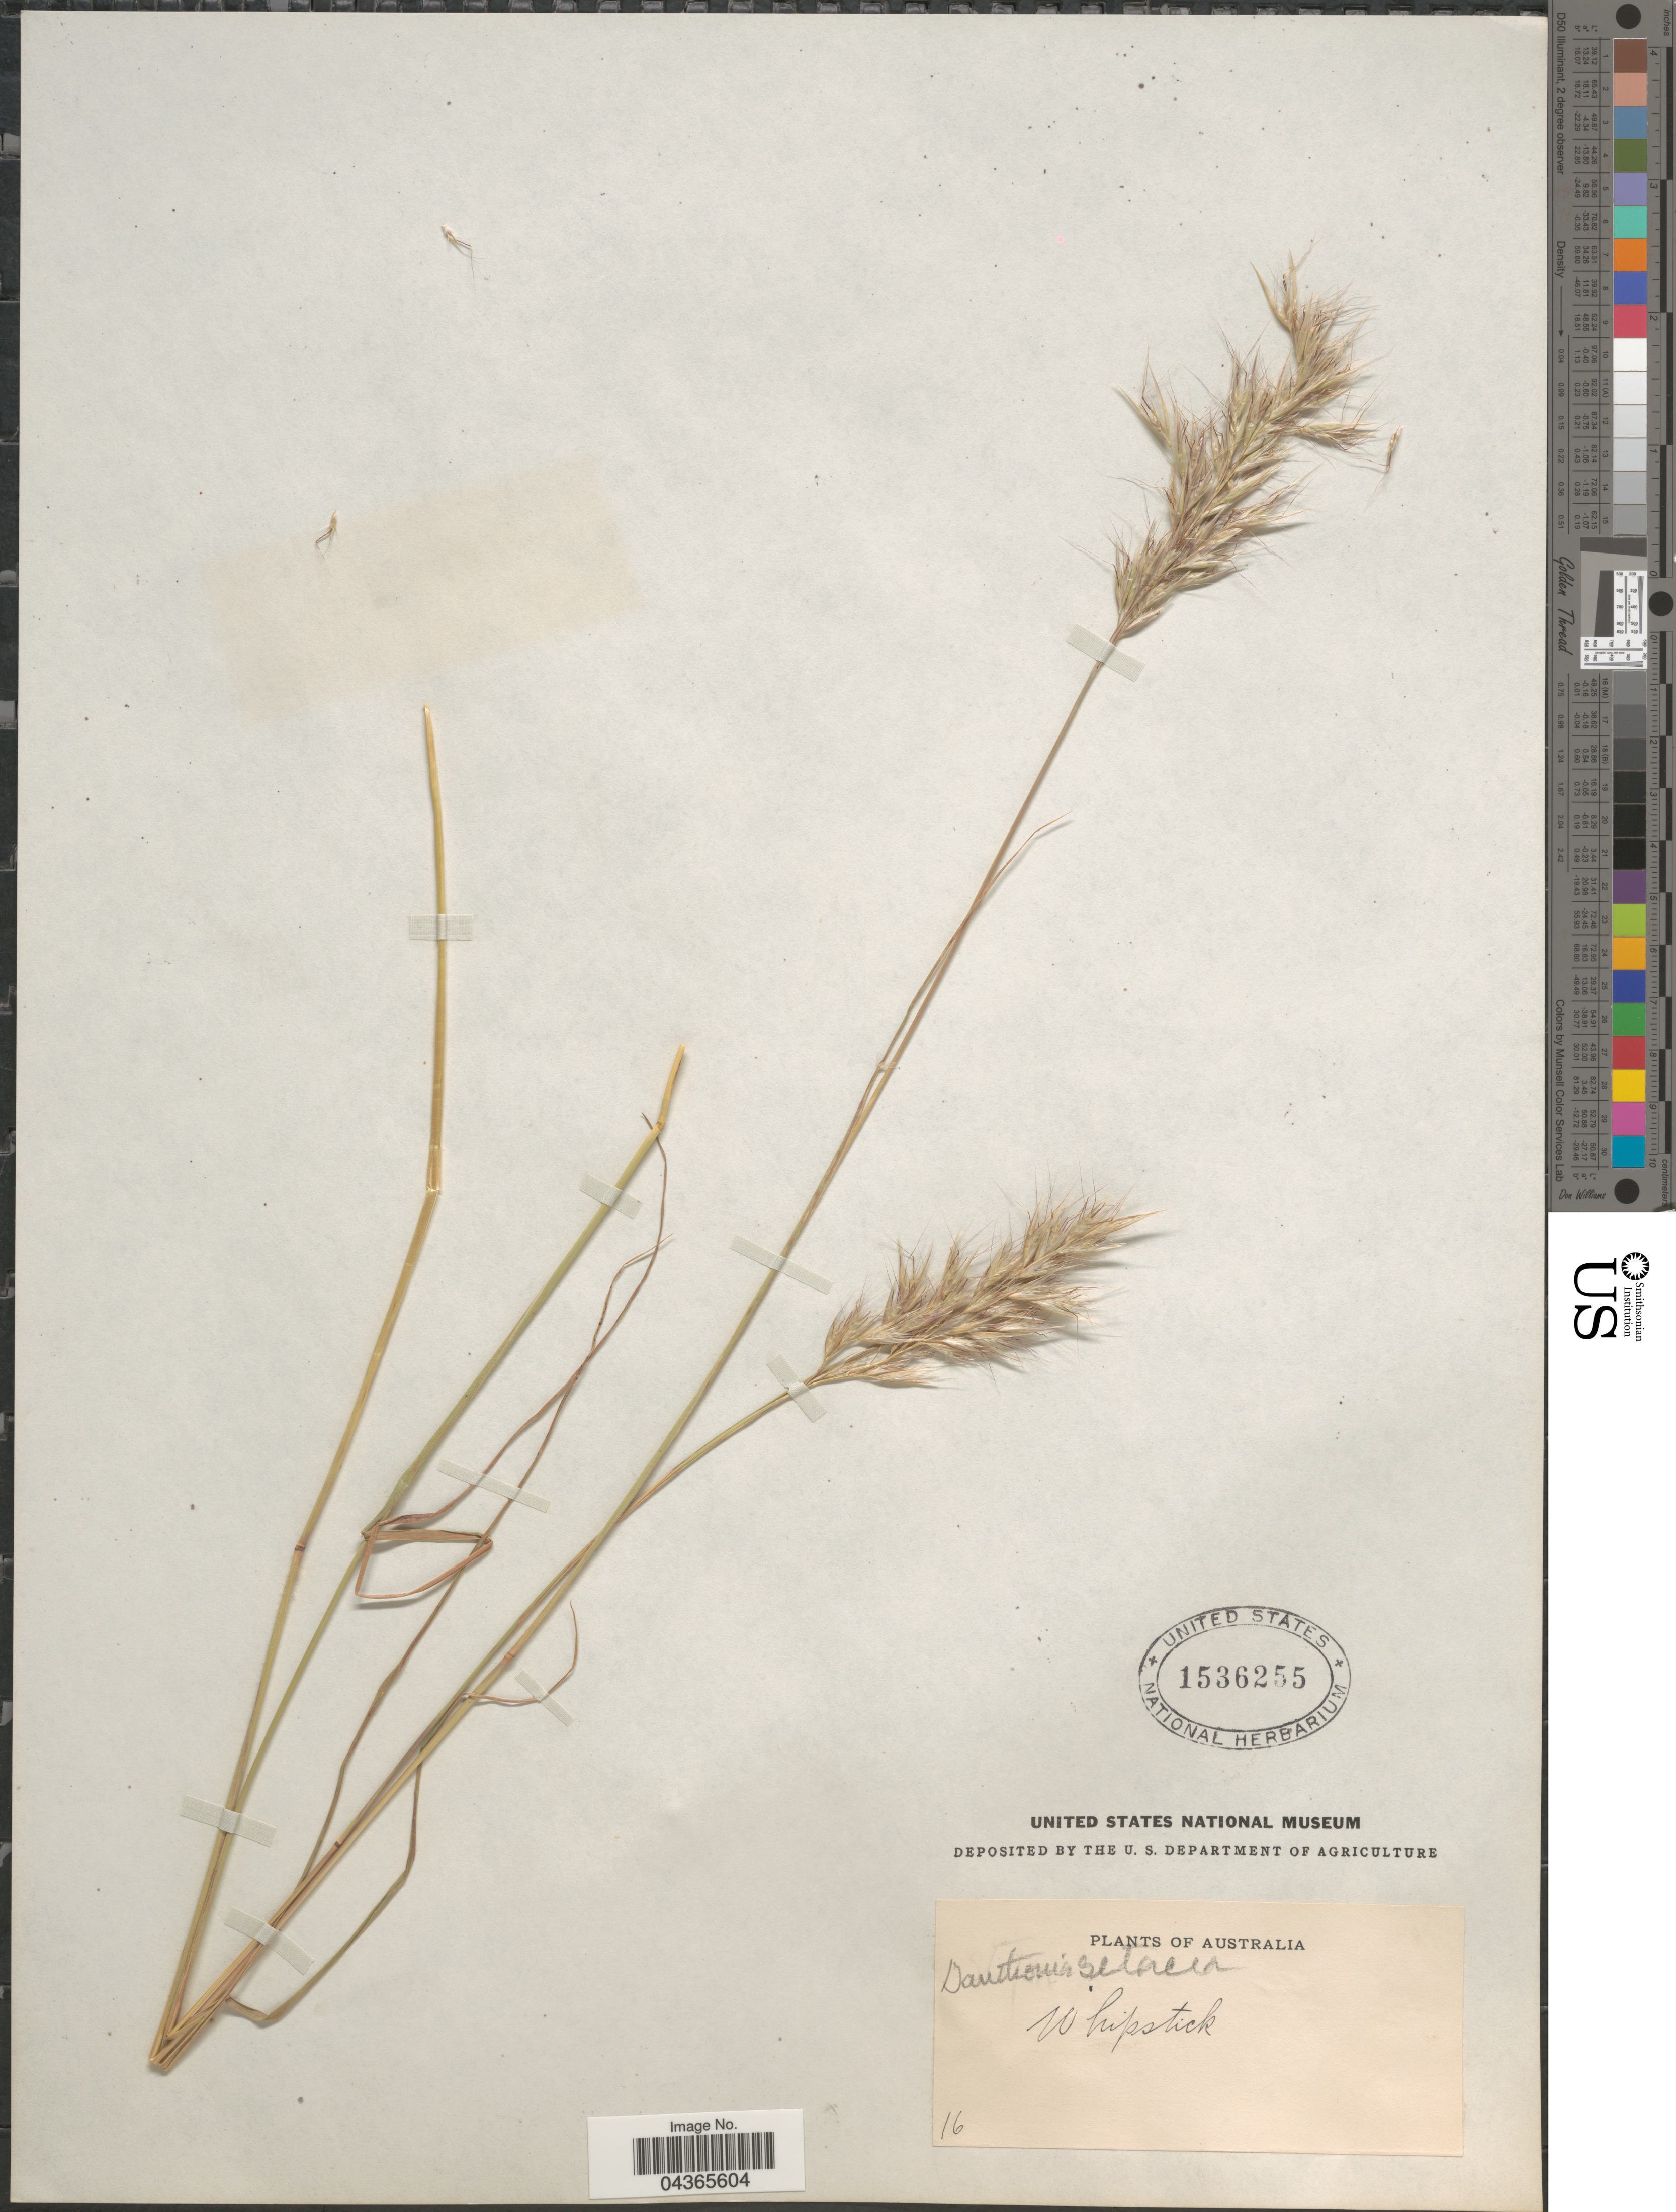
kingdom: Plantae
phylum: Tracheophyta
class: Liliopsida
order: Poales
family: Poaceae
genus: Rytidosperma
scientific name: Rytidosperma setaceum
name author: (R. Br.) Connor & Edgar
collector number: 16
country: Australia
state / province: New South Wales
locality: Whipstick.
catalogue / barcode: US 1536255